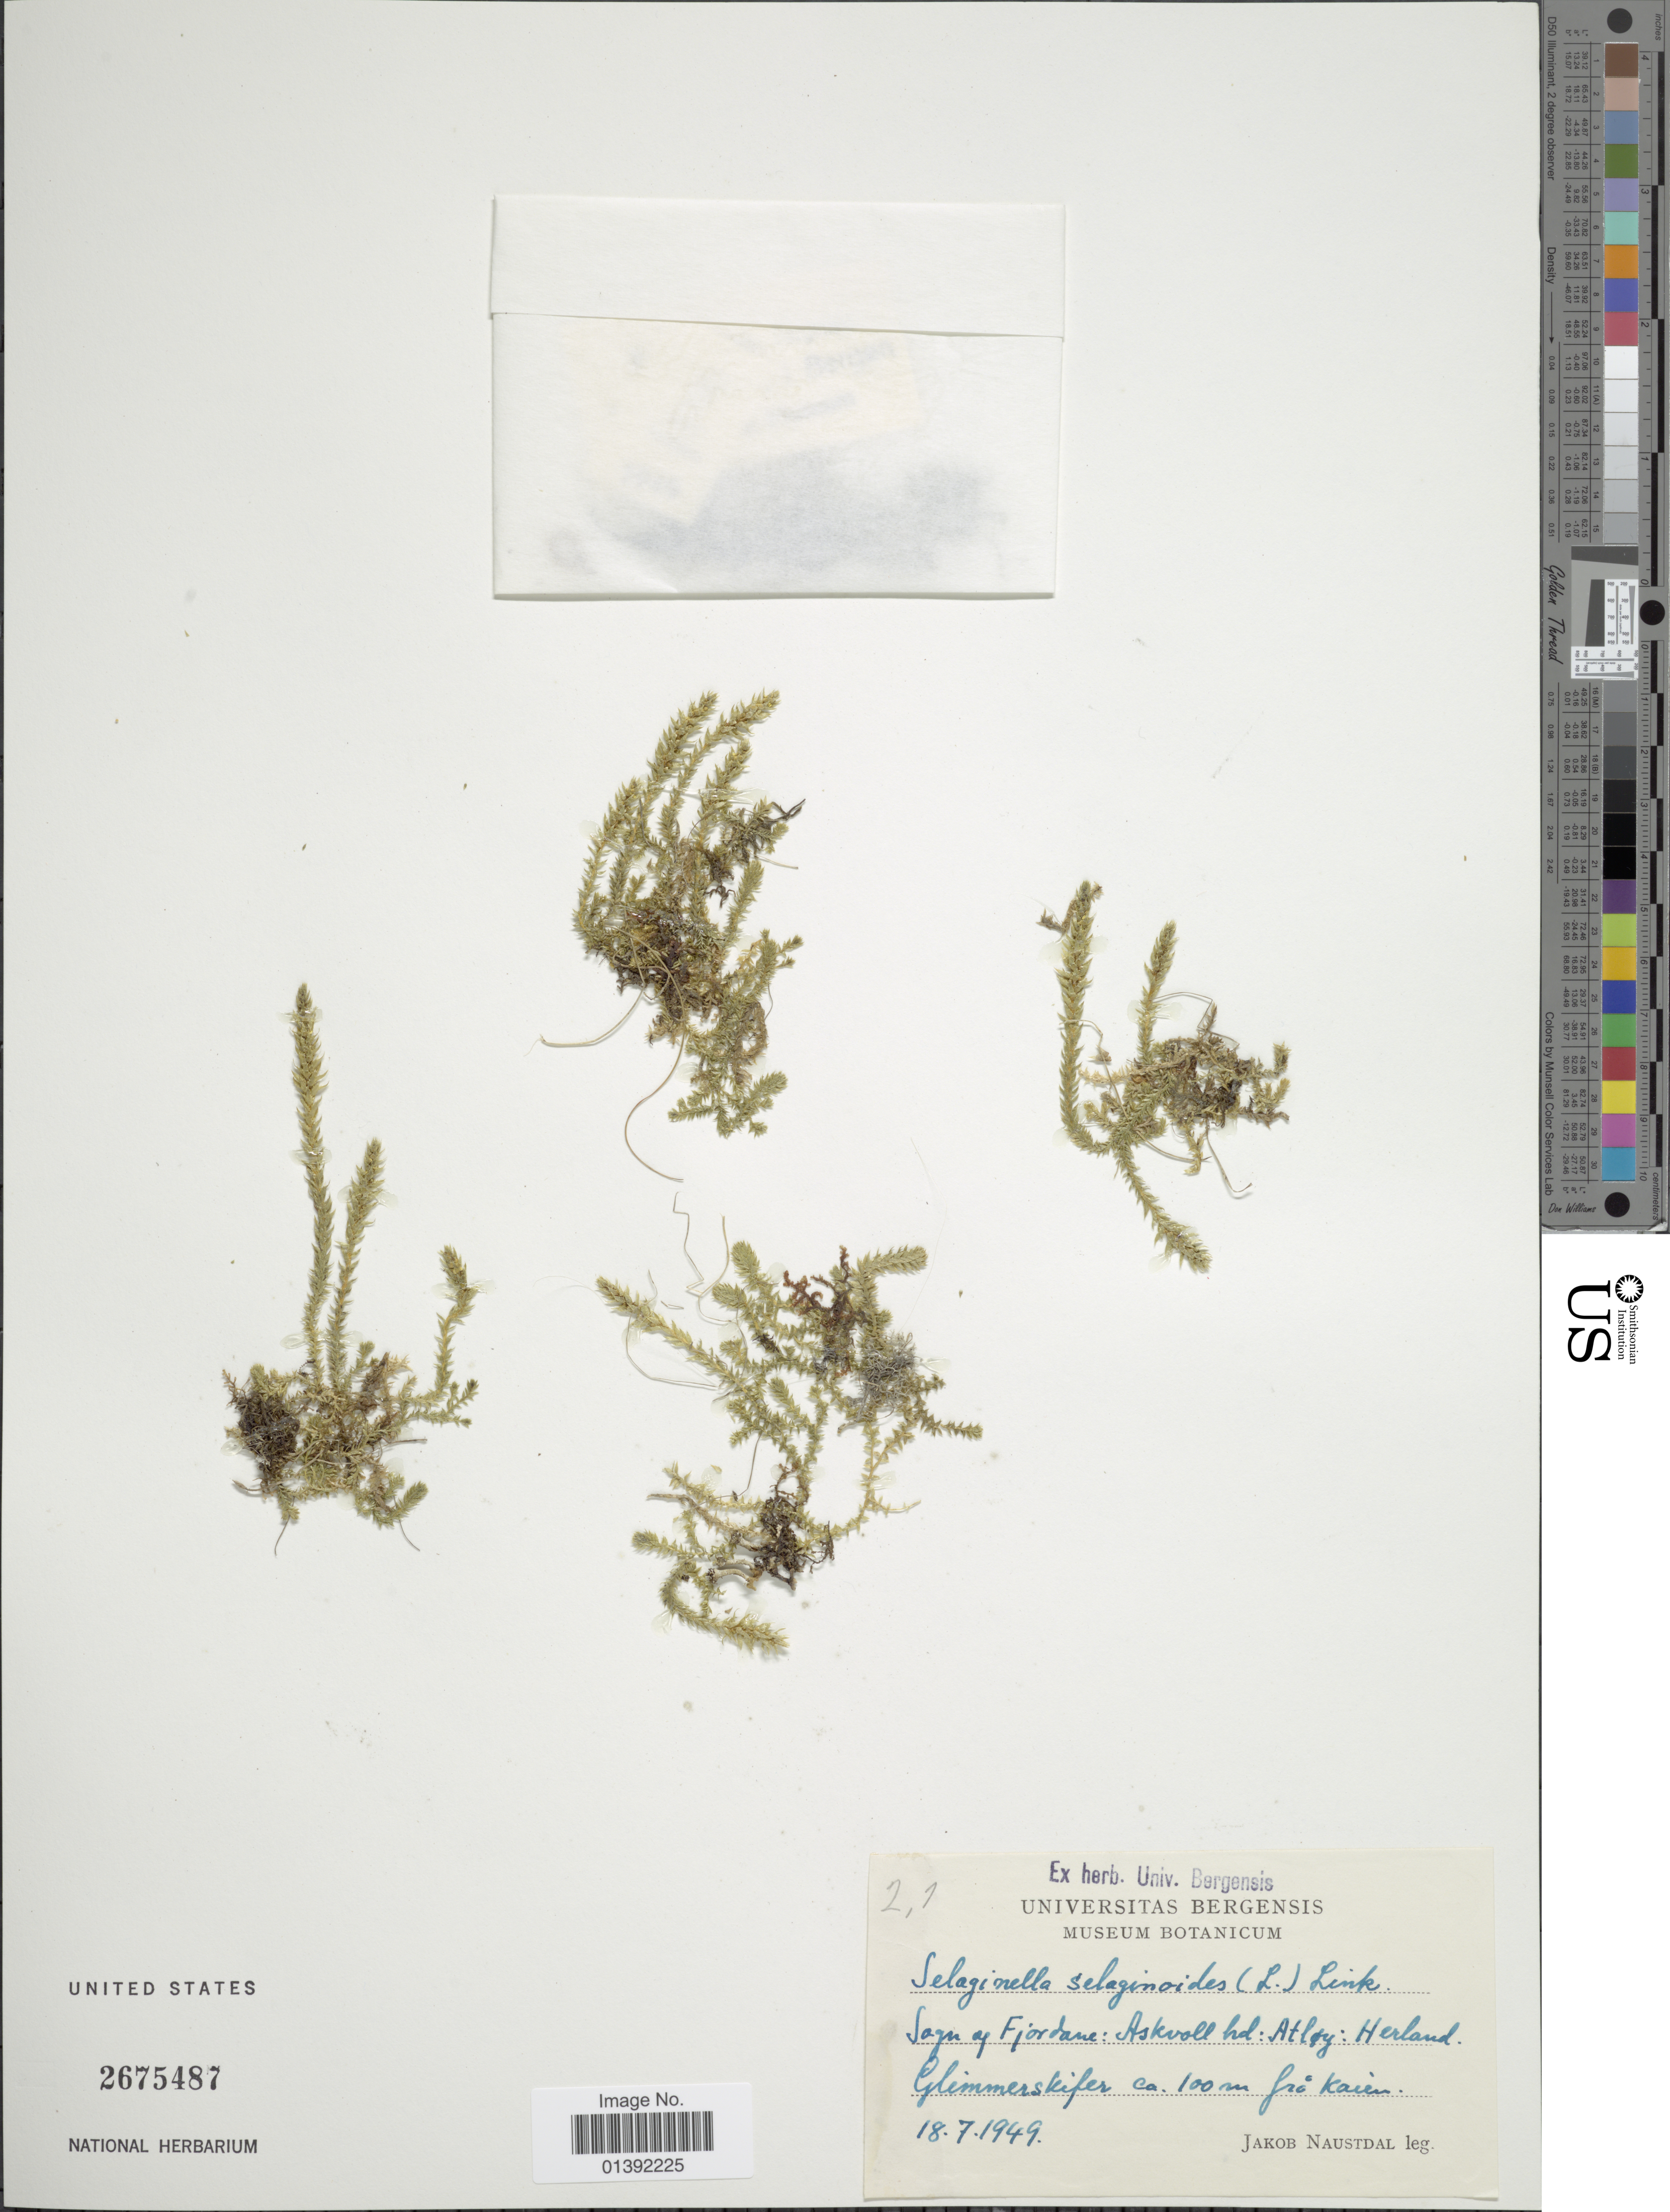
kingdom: Plantae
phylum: Tracheophyta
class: Lycopodiopsida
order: Selaginellales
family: Selaginellaceae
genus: Selaginella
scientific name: Selaginella selaginoides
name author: (L.) Link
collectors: J. Naustdal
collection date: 1949-07-18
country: Norway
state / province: Sogn og Fjordane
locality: Askvoll hd: Altoy: Herland.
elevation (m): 100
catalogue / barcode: US 2675487